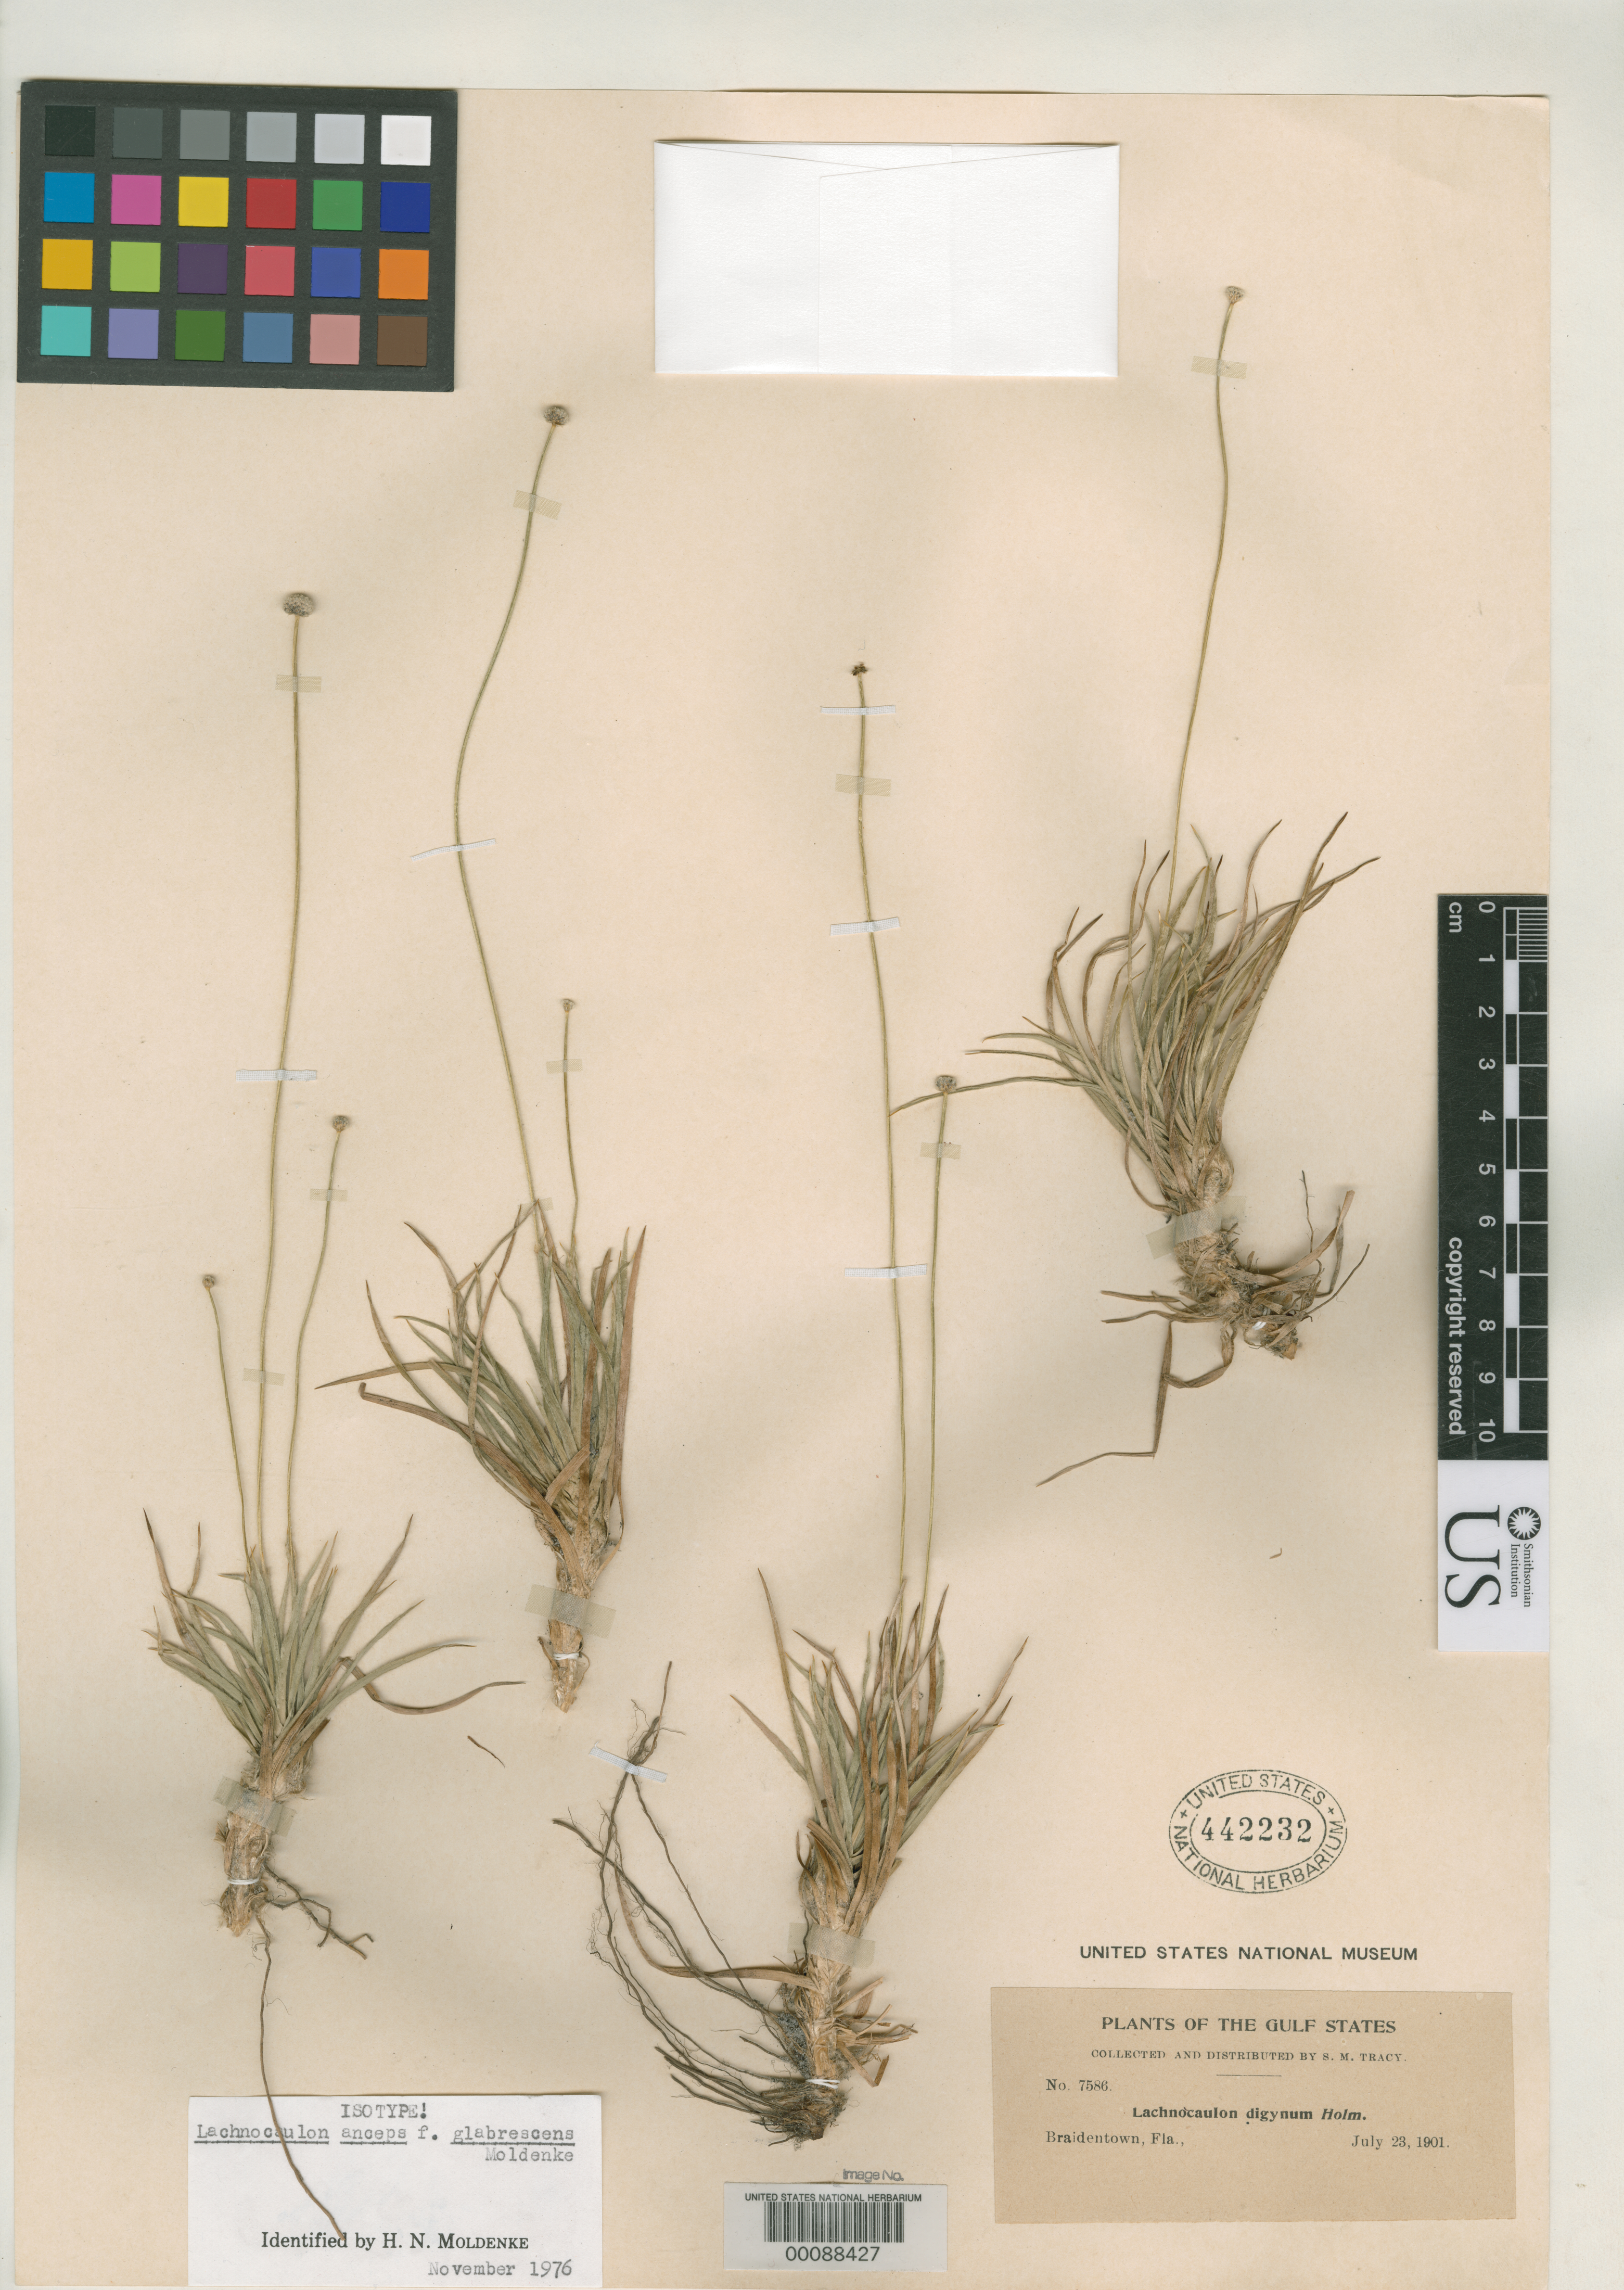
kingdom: Plantae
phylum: Tracheophyta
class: Liliopsida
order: Poales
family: Eriocaulaceae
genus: Lachnocaulon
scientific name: Lachnocaulon anceps f. glabrescens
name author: Moldenke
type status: Isotype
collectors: S. M. Tracy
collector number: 7586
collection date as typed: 23 Jul 1901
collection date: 1901-07-23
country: United States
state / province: Florida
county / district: Manatee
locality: Braidentown.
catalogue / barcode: US 442232